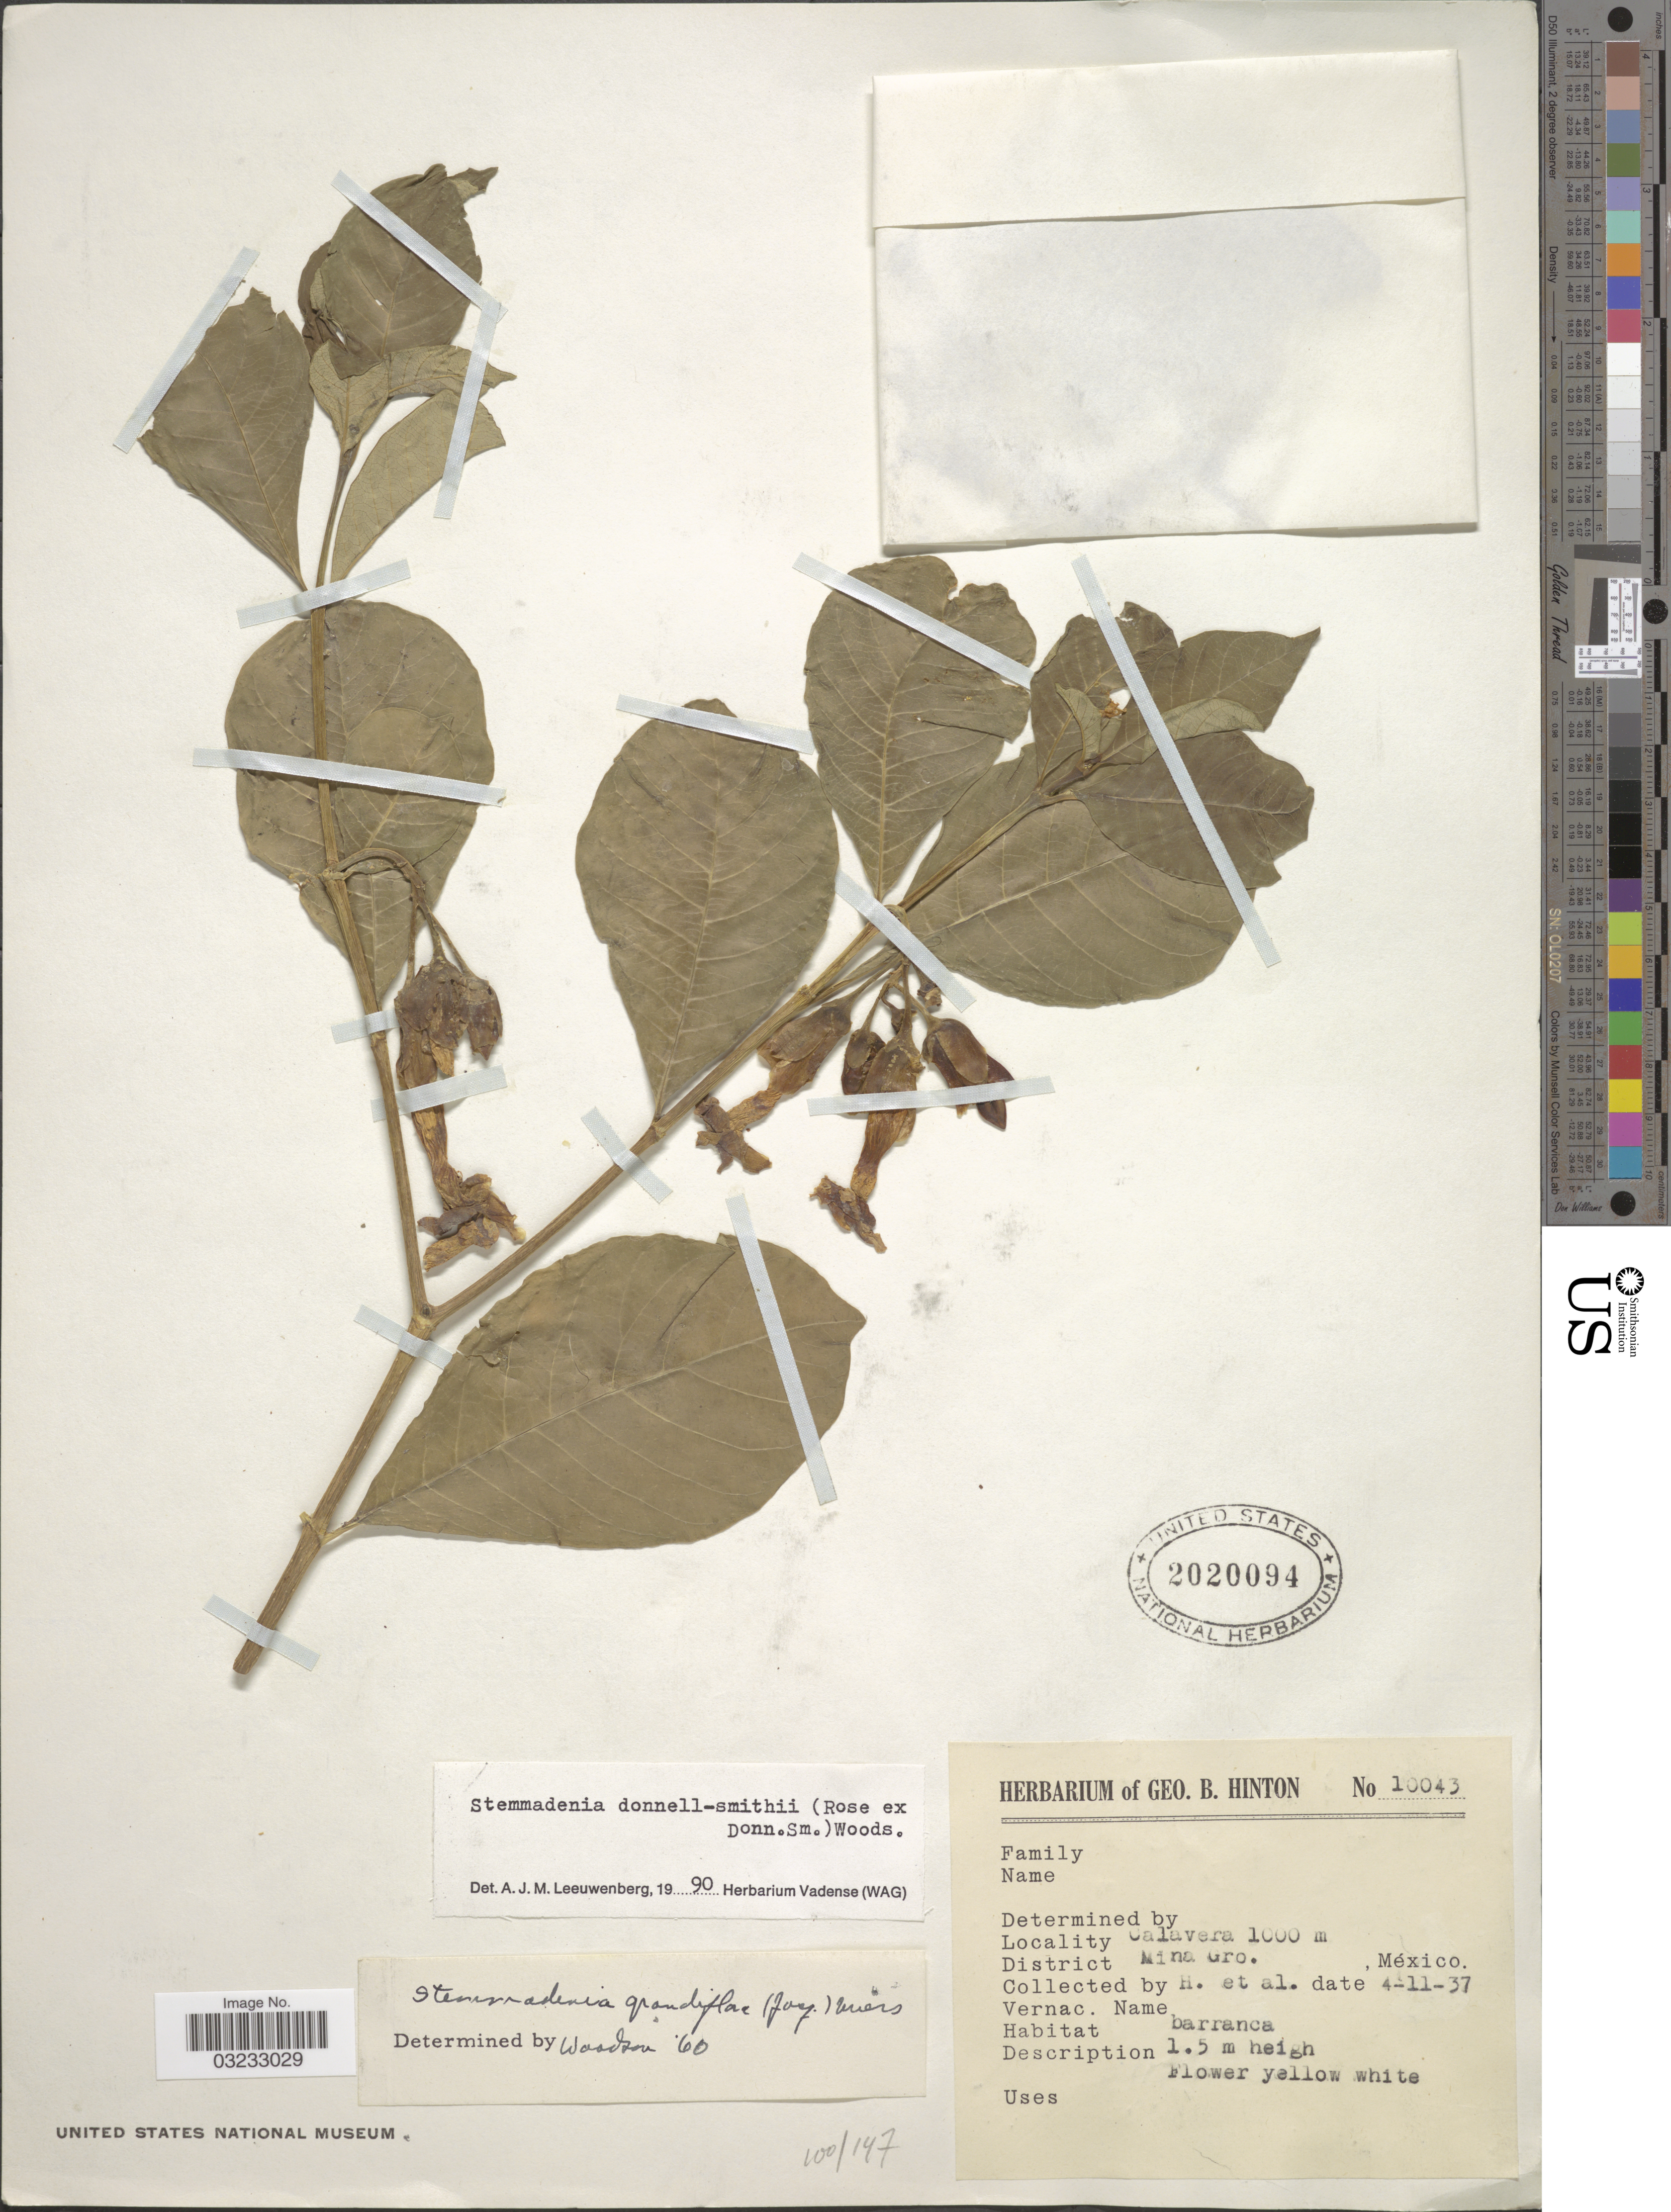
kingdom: Plantae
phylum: Tracheophyta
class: Magnoliopsida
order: Gentianales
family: Apocynaceae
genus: Stemmadenia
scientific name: Stemmadenia donnell-smithii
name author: (Rose ex Donn. Sm.) Woodson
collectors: G. B. Hinton & et al.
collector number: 10043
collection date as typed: Transcribed d/m/y: 4/11/37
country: Mexico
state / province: Guerrero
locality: Calavera, District Mina.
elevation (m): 1000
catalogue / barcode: US 2020094